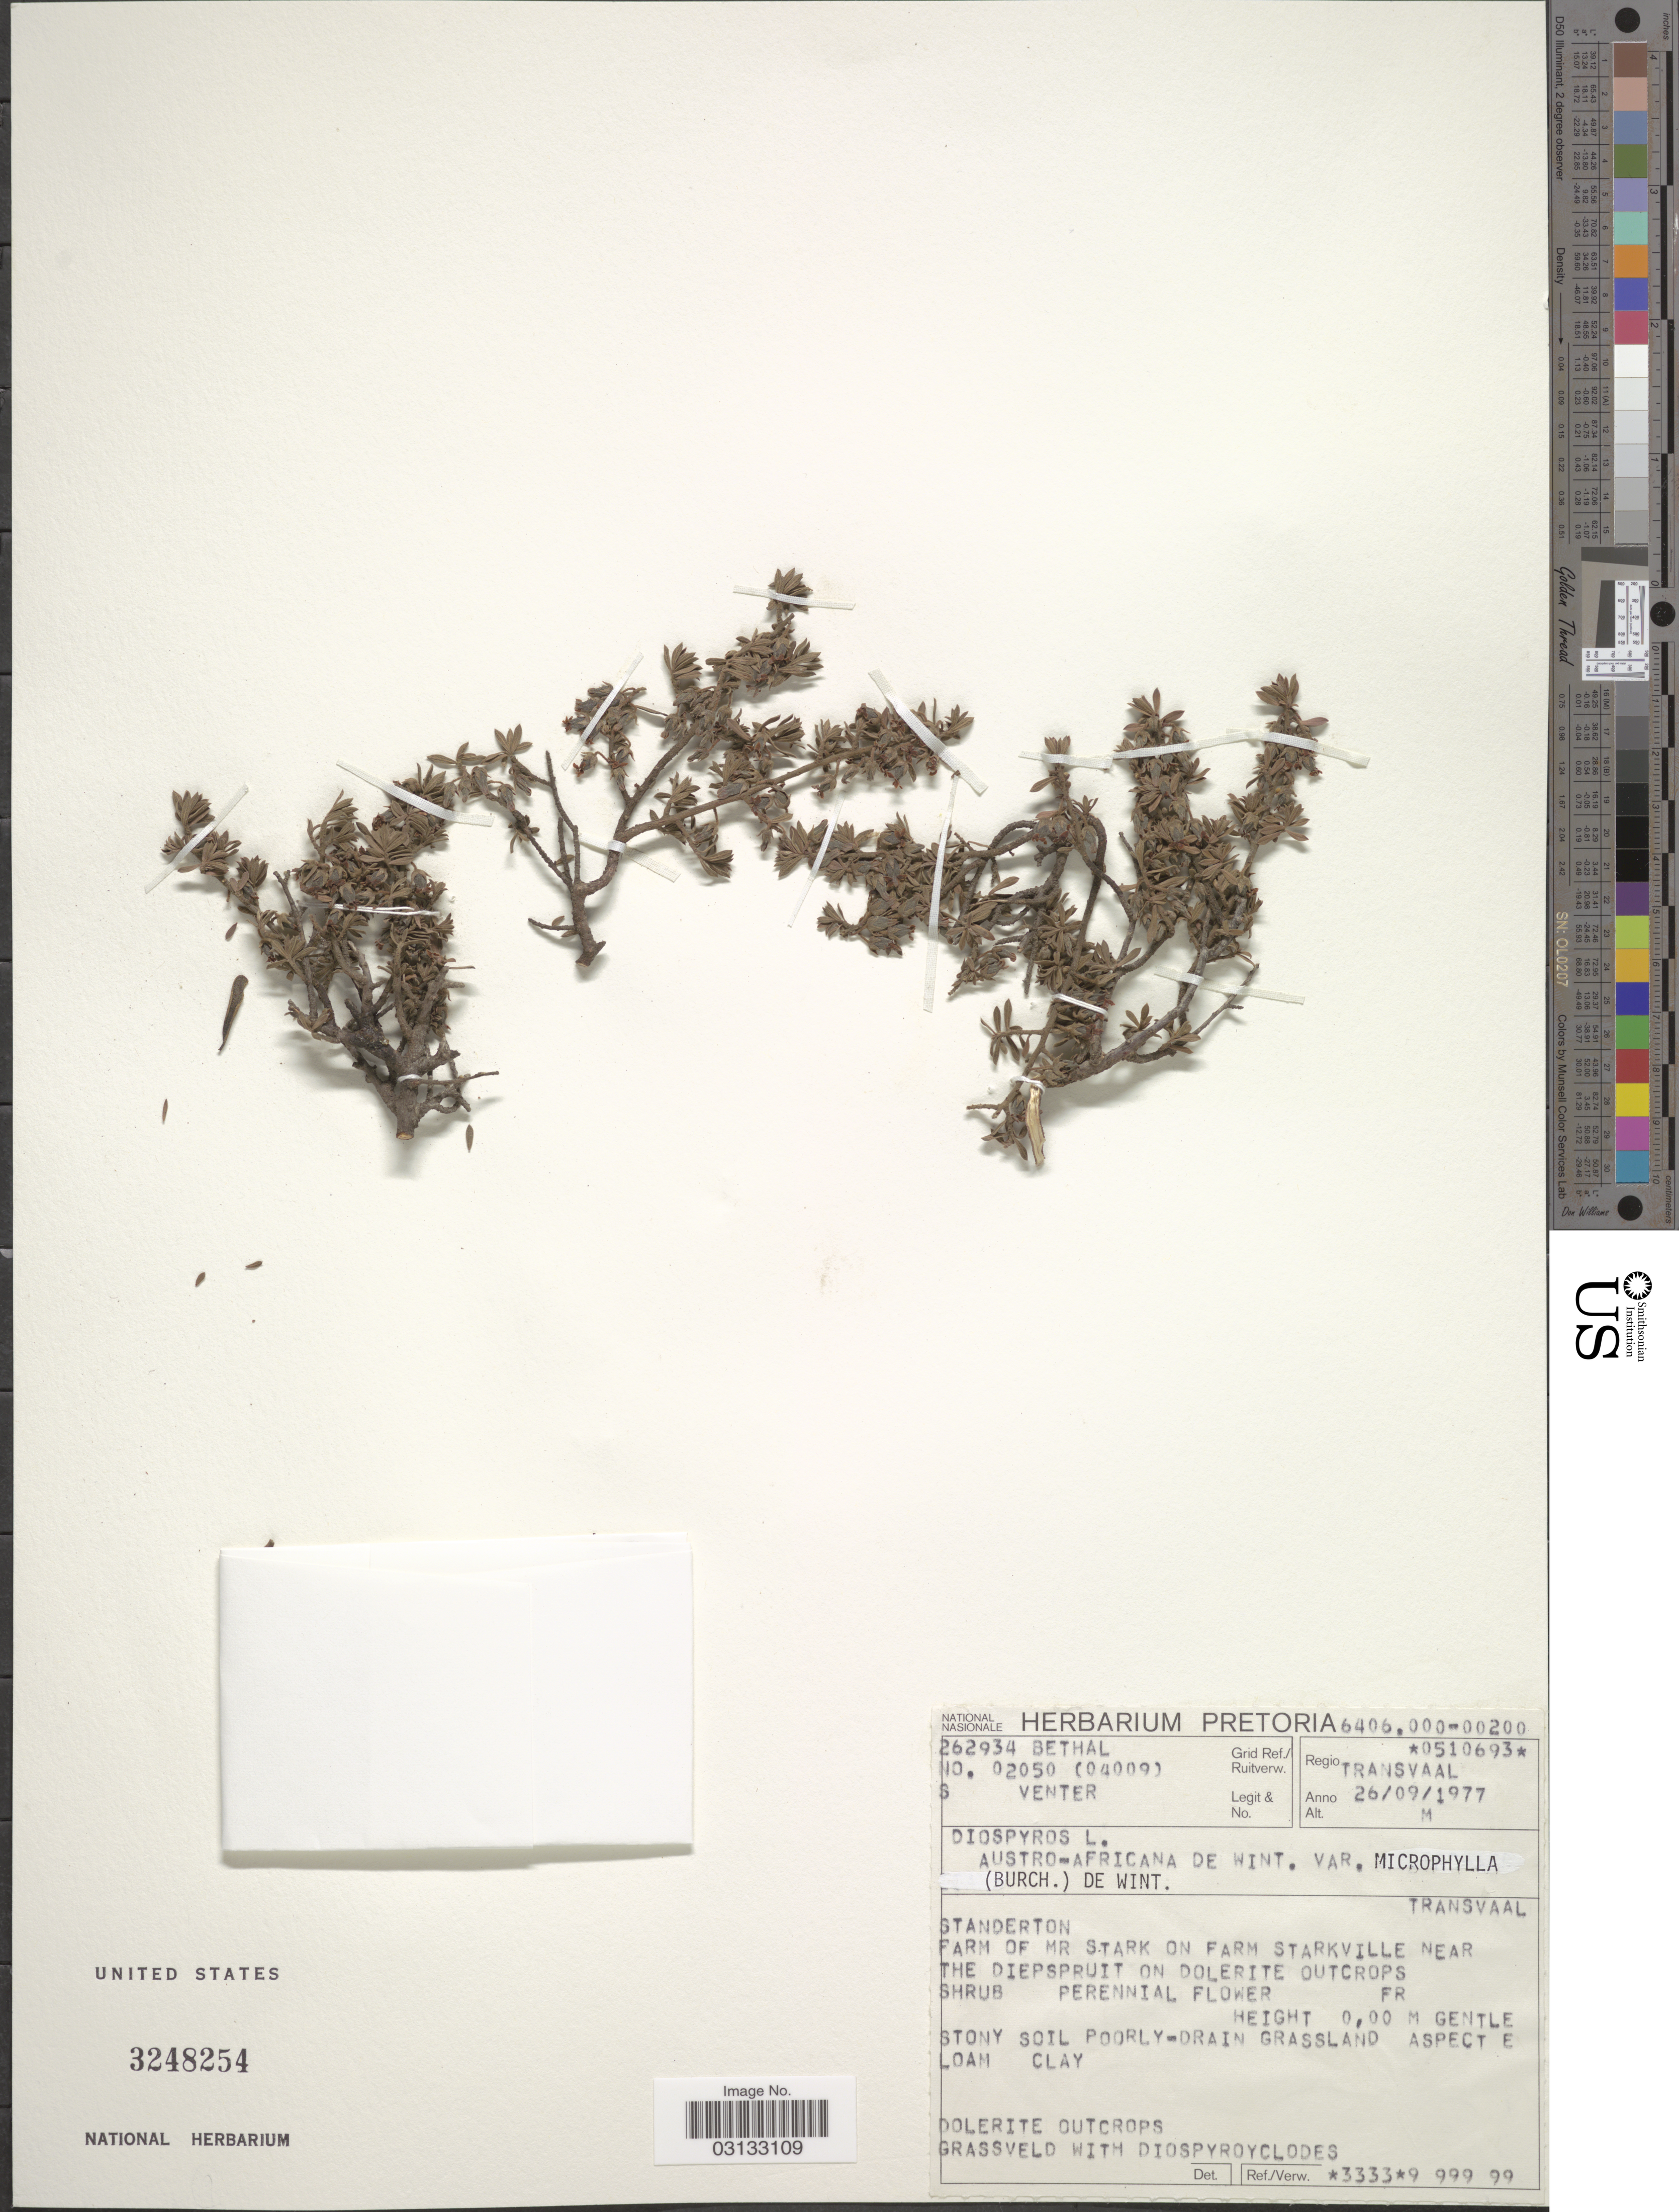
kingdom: Plantae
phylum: Tracheophyta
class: Magnoliopsida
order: Ericales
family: Ebenaceae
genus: Diospyros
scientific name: Diospyros austroafricana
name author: De Winter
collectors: S. Venter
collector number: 02050 (04009)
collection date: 1977-09-26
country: South Africa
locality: Regio Transvaal, Grid Ref./ Ruitverw. 262934 Bethal, Standerton, Farm of Mr Stark on Farm Starkville near The Diepspruit on Dolerite Outcrops.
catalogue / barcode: US 3248254